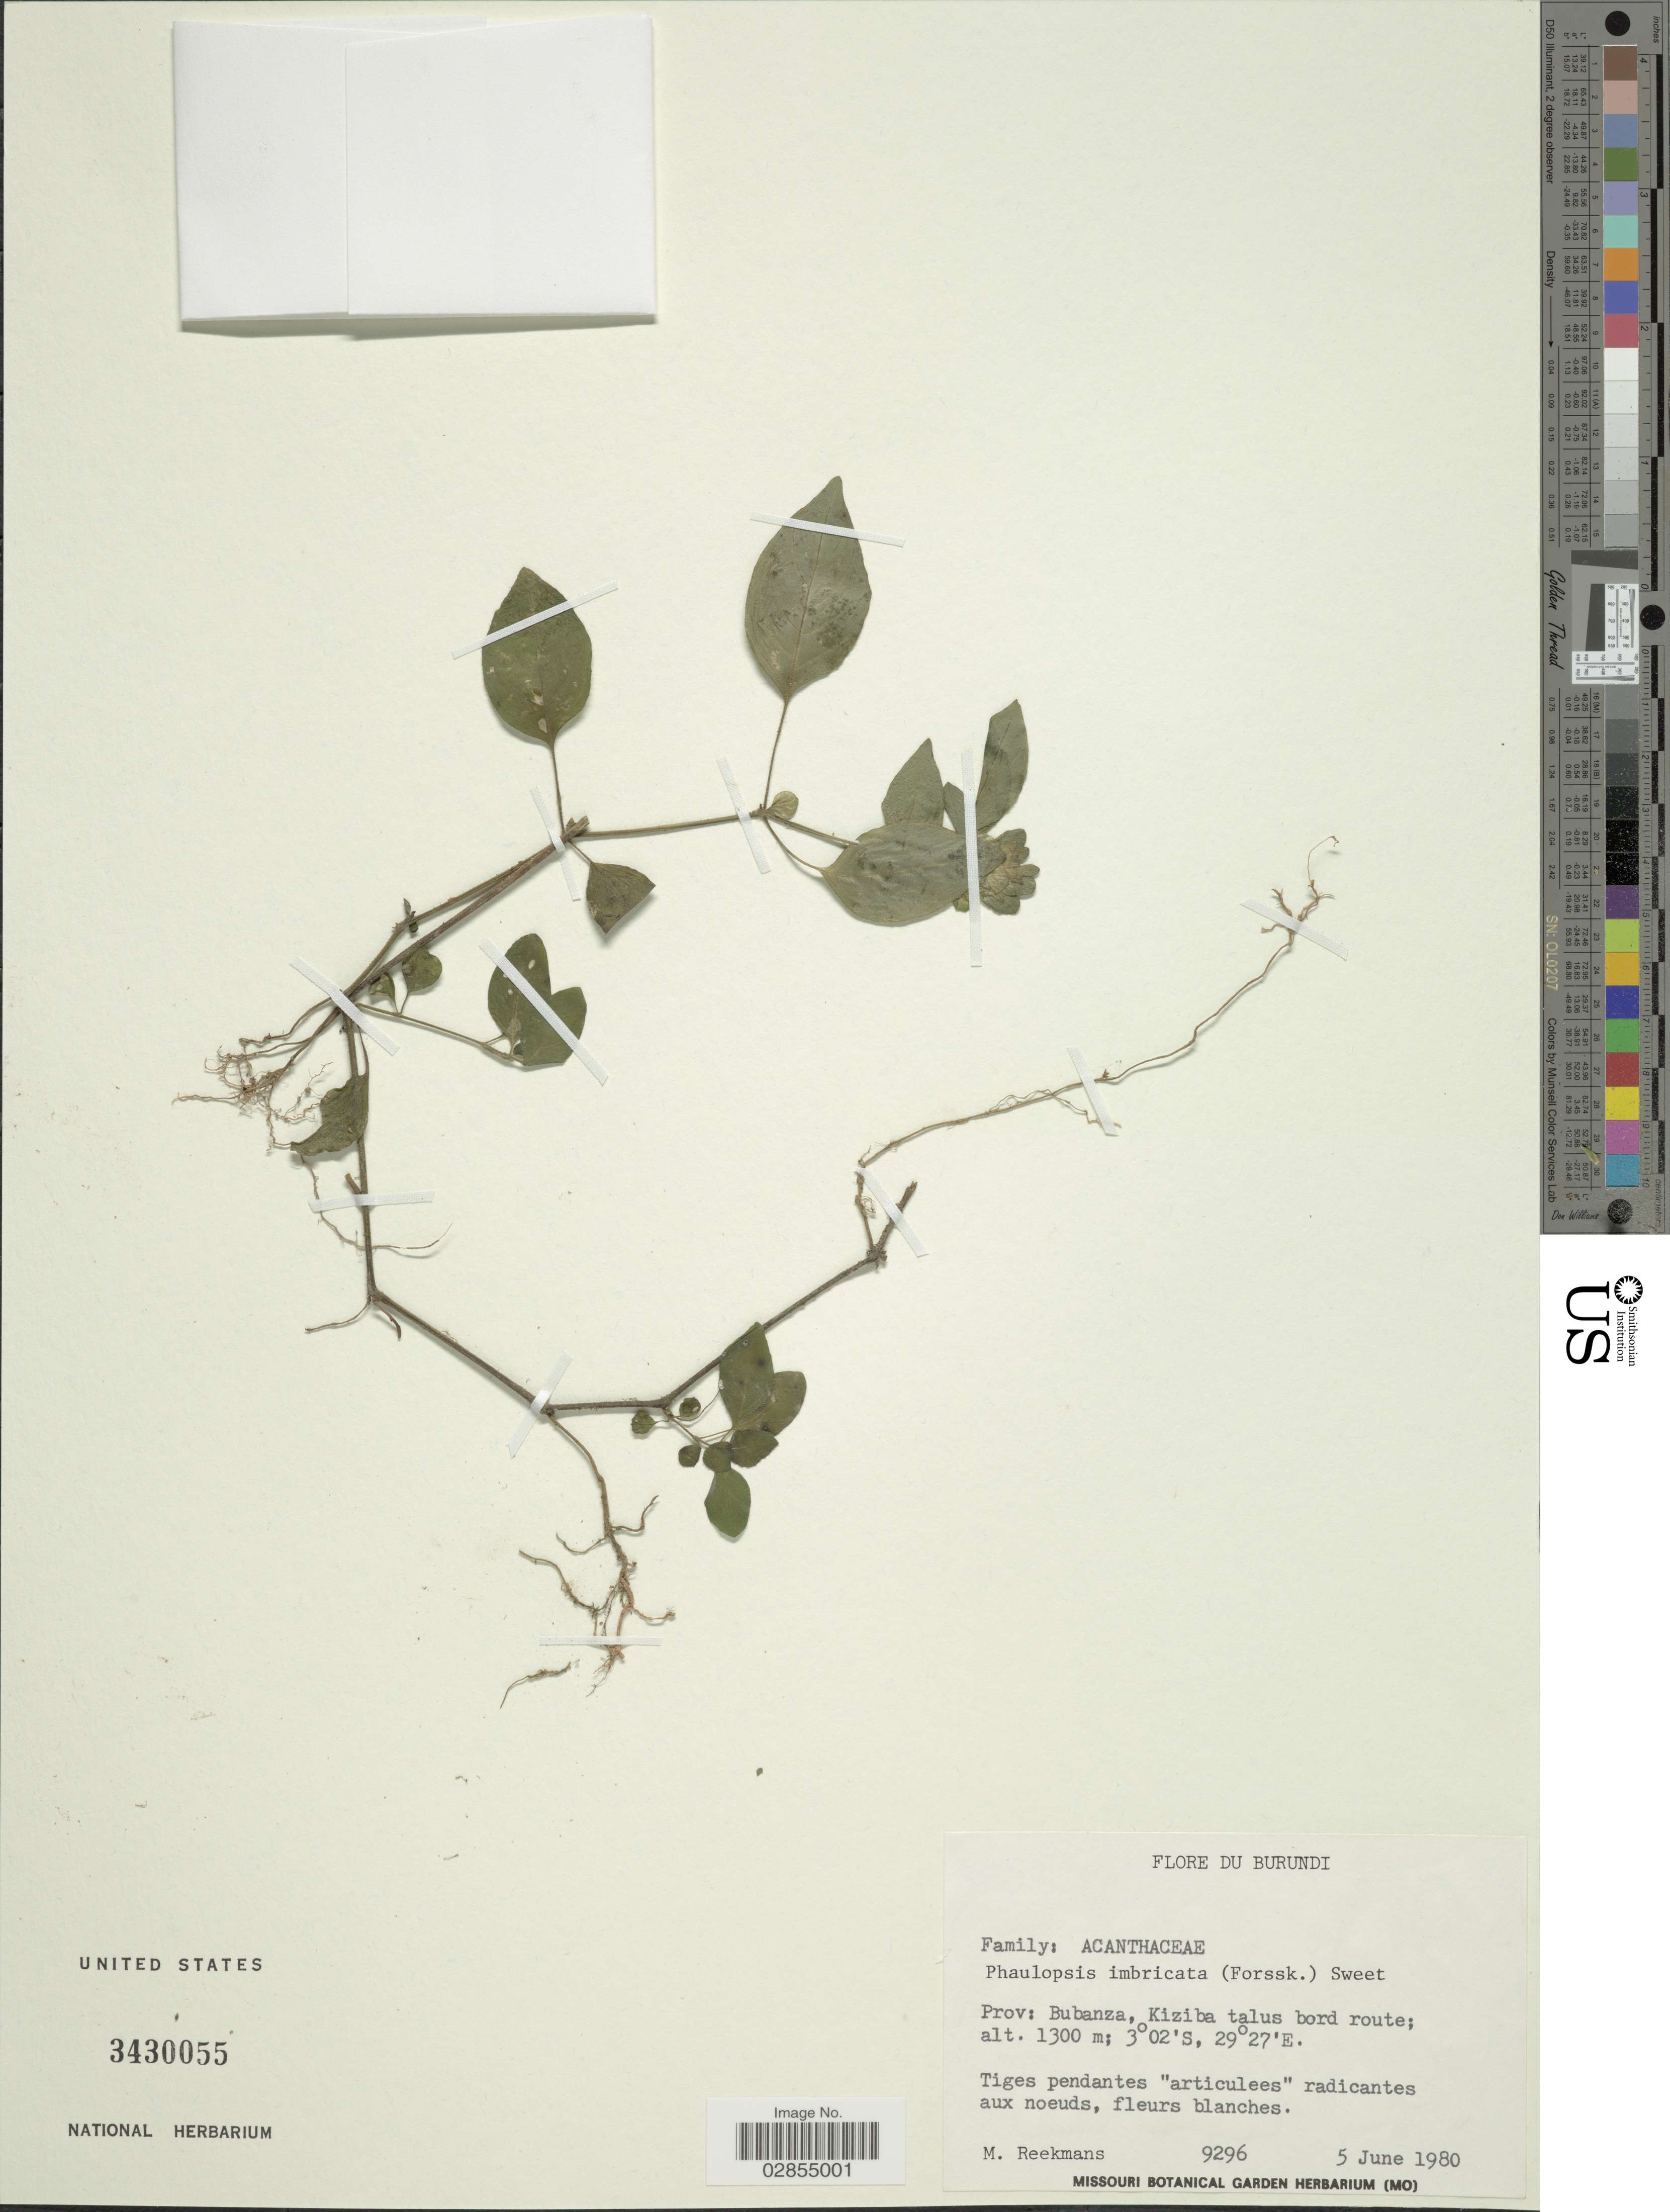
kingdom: Plantae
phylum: Tracheophyta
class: Magnoliopsida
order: Lamiales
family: Acanthaceae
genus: Phaulopsis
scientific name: Phaulopsis imbricata subsp. imbricata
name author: (Forssk.) Sweet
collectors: M. Reekmans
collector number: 9296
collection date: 1980-06-05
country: Burundi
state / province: Bubanza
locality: Kiziba talus bord route.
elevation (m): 1300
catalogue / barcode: US 3430055